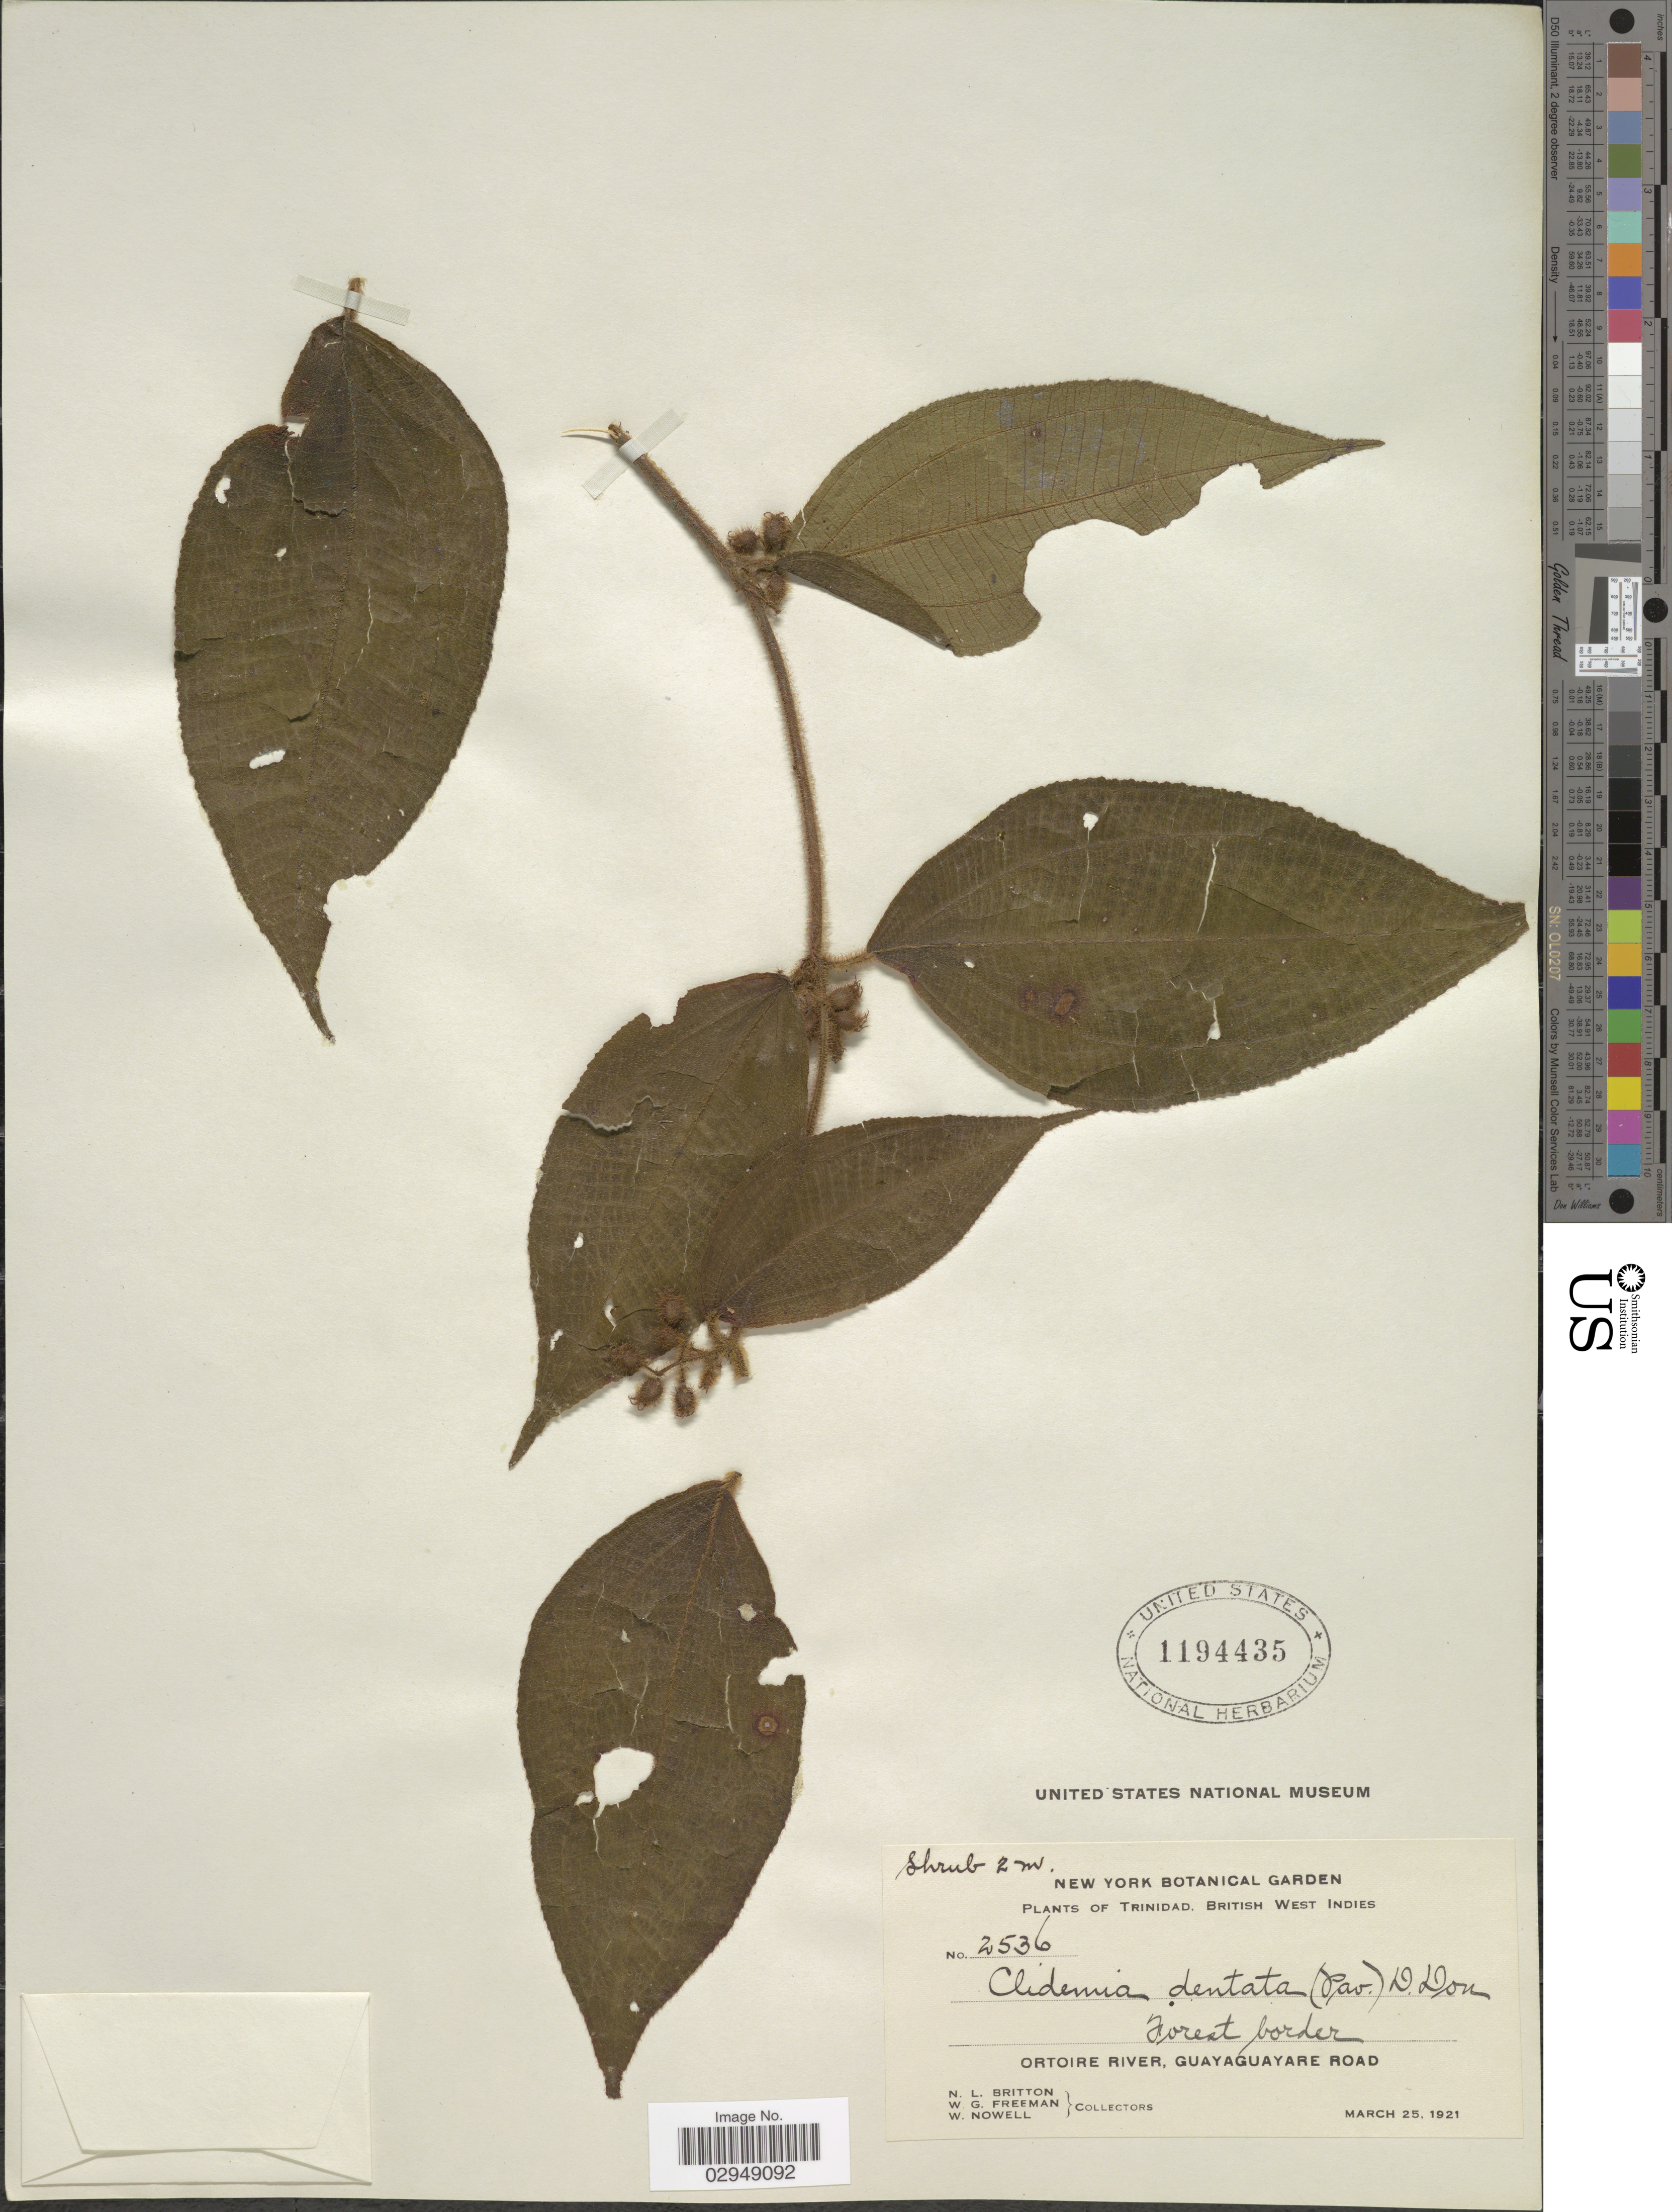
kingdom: Plantae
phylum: Tracheophyta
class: Magnoliopsida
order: Myrtales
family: Melastomataceae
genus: Clidemia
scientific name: Clidemia dentata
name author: D. Don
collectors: N. Britton, W. Freeman & W. Nowell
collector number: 2536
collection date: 1921-03-25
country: Trinidad and Tobago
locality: Trinidad, British West Indies, Ortoire River, Guayaguayare Road.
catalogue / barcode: US 1194435